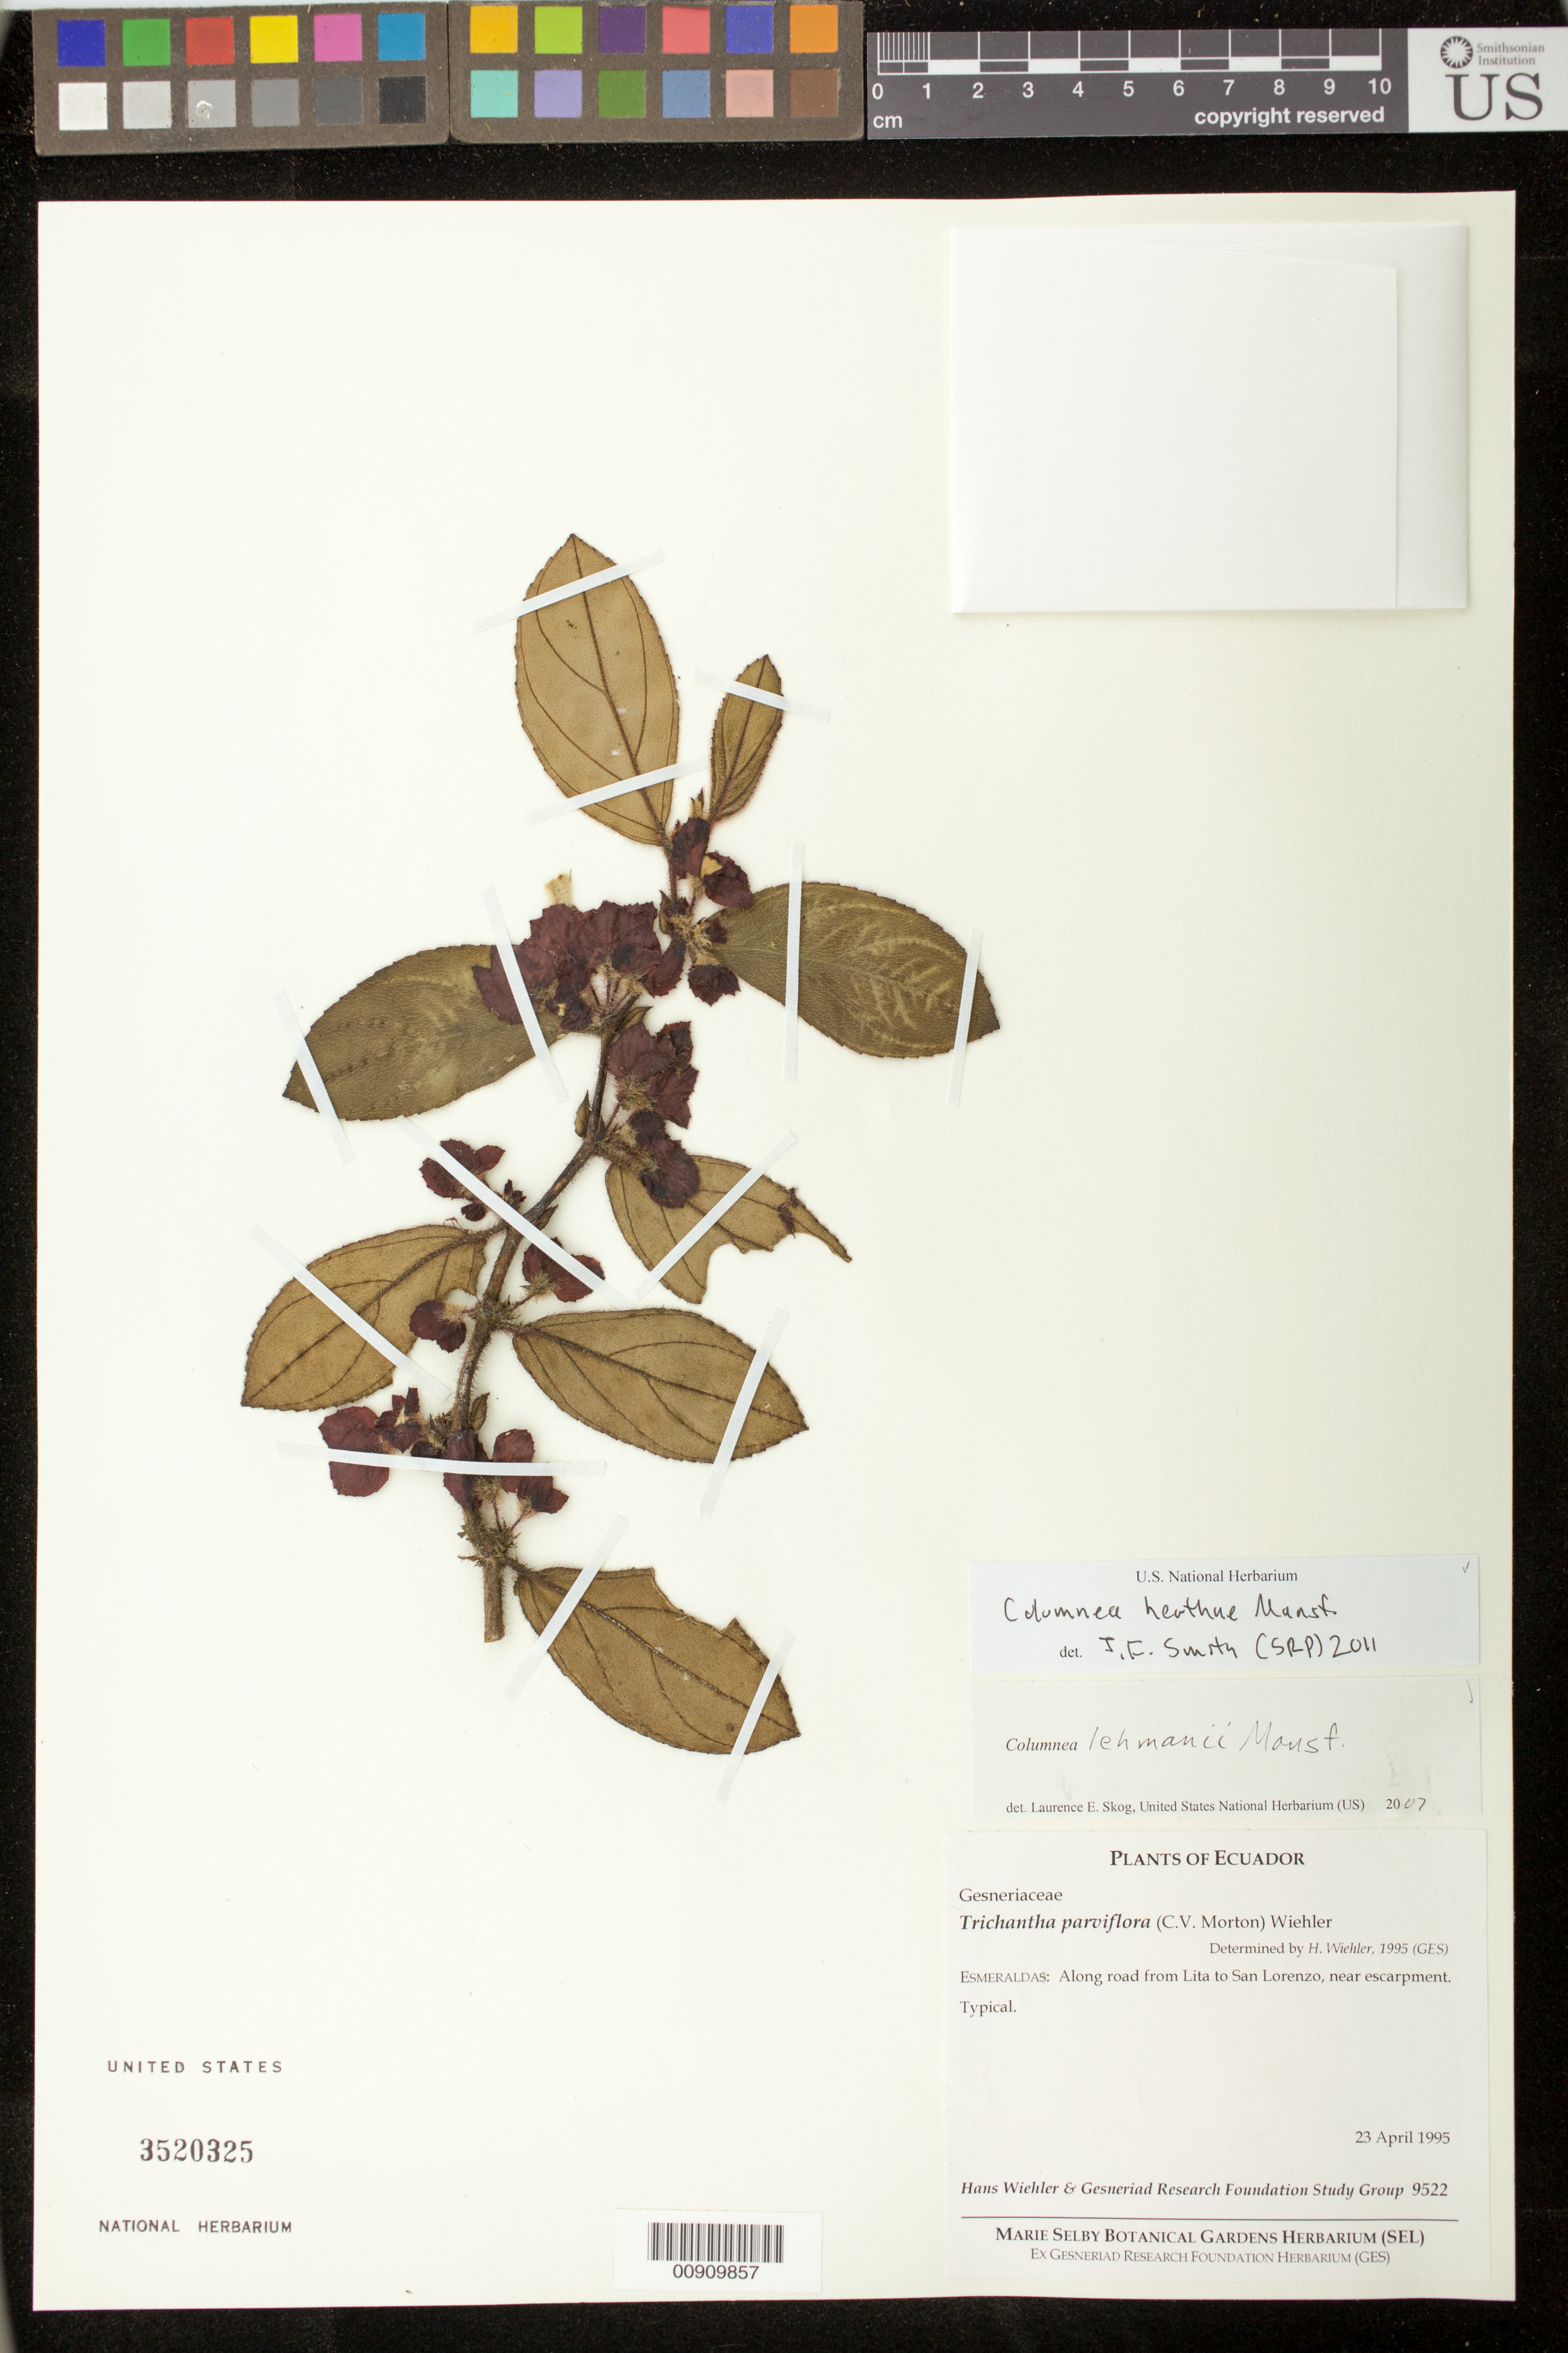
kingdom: Plantae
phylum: Tracheophyta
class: Magnoliopsida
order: Lamiales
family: Gesneriaceae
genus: Columnea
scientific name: Columnea herthae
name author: Mansf.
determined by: Smith, J. F.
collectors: H. J. Wiehler & GRF Study Group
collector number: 9522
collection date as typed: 23 Apr 1995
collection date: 1995-04-23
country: Ecuador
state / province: Esmeraldas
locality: Esmeraldas: along road from Lita to San Lorenzo, near escarpment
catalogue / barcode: US 3520325